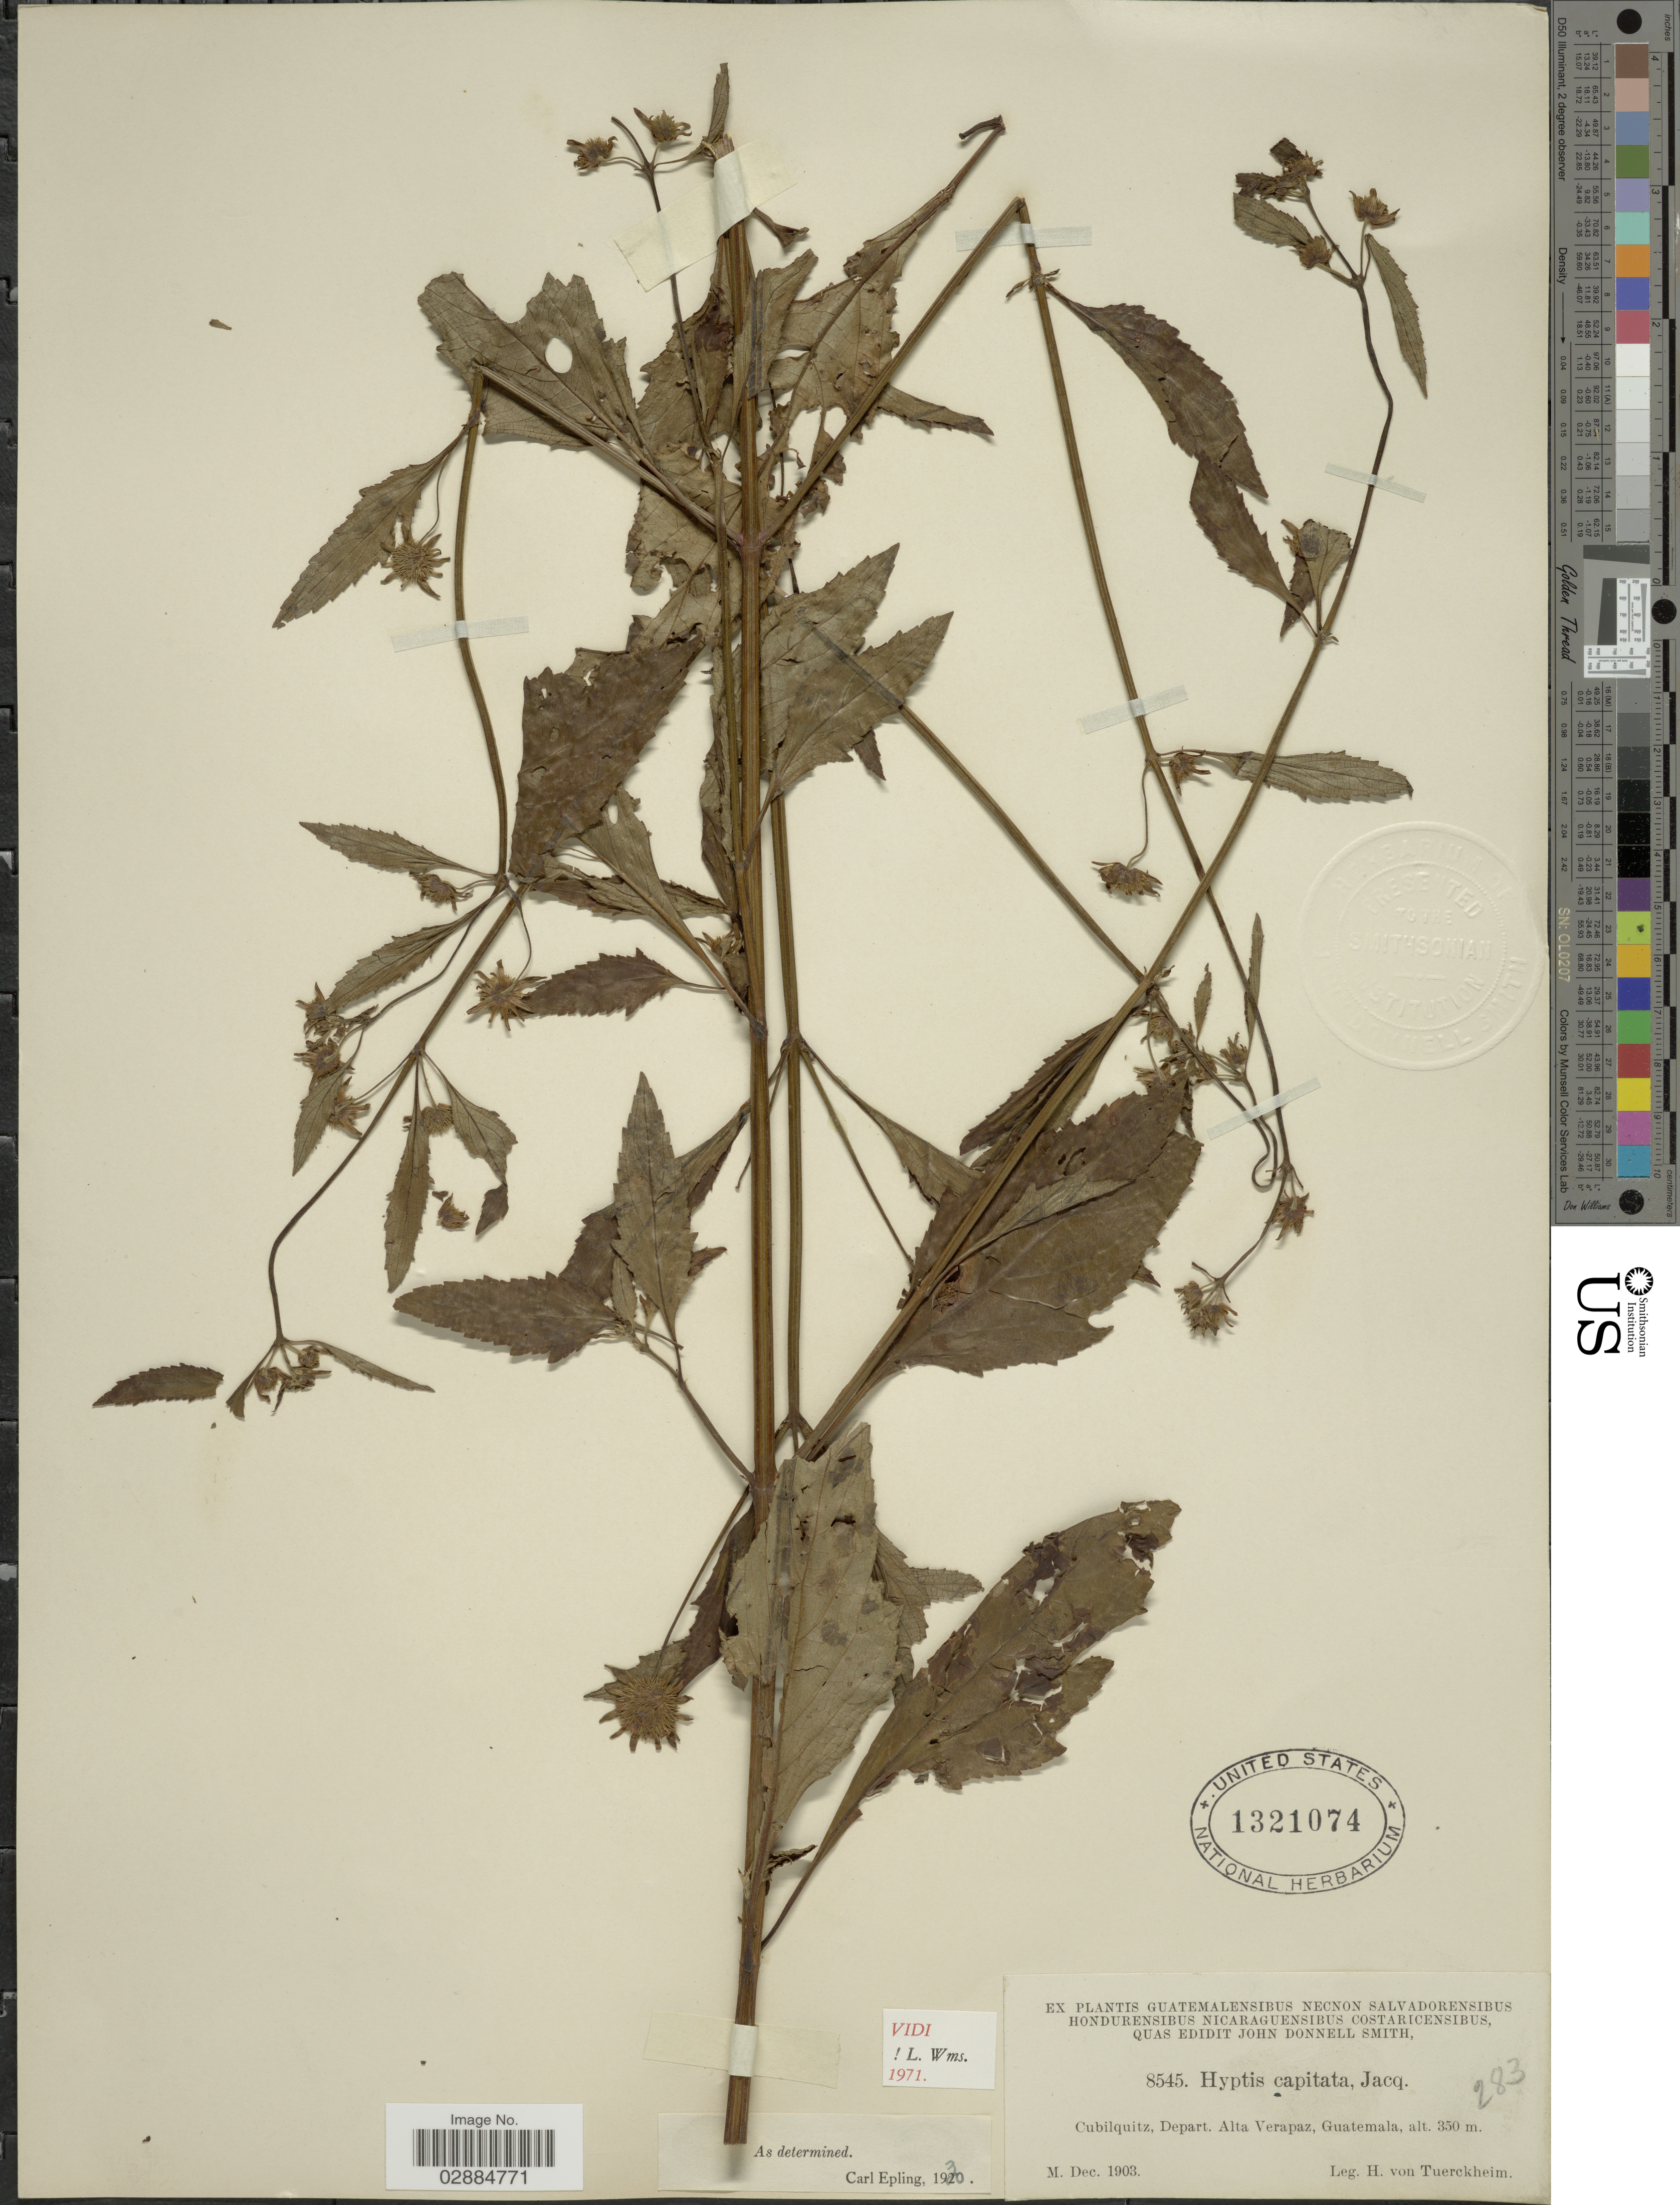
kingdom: Plantae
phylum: Tracheophyta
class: Magnoliopsida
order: Lamiales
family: Lamiaceae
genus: Hyptis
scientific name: Hyptis capitata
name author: Jacq.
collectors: H. von Türckheim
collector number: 8545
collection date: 1903-12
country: Guatemala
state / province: Alta Verapaz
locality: Cubilquitz, depart. Alta Verapaz.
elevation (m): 350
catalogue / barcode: US 1321074